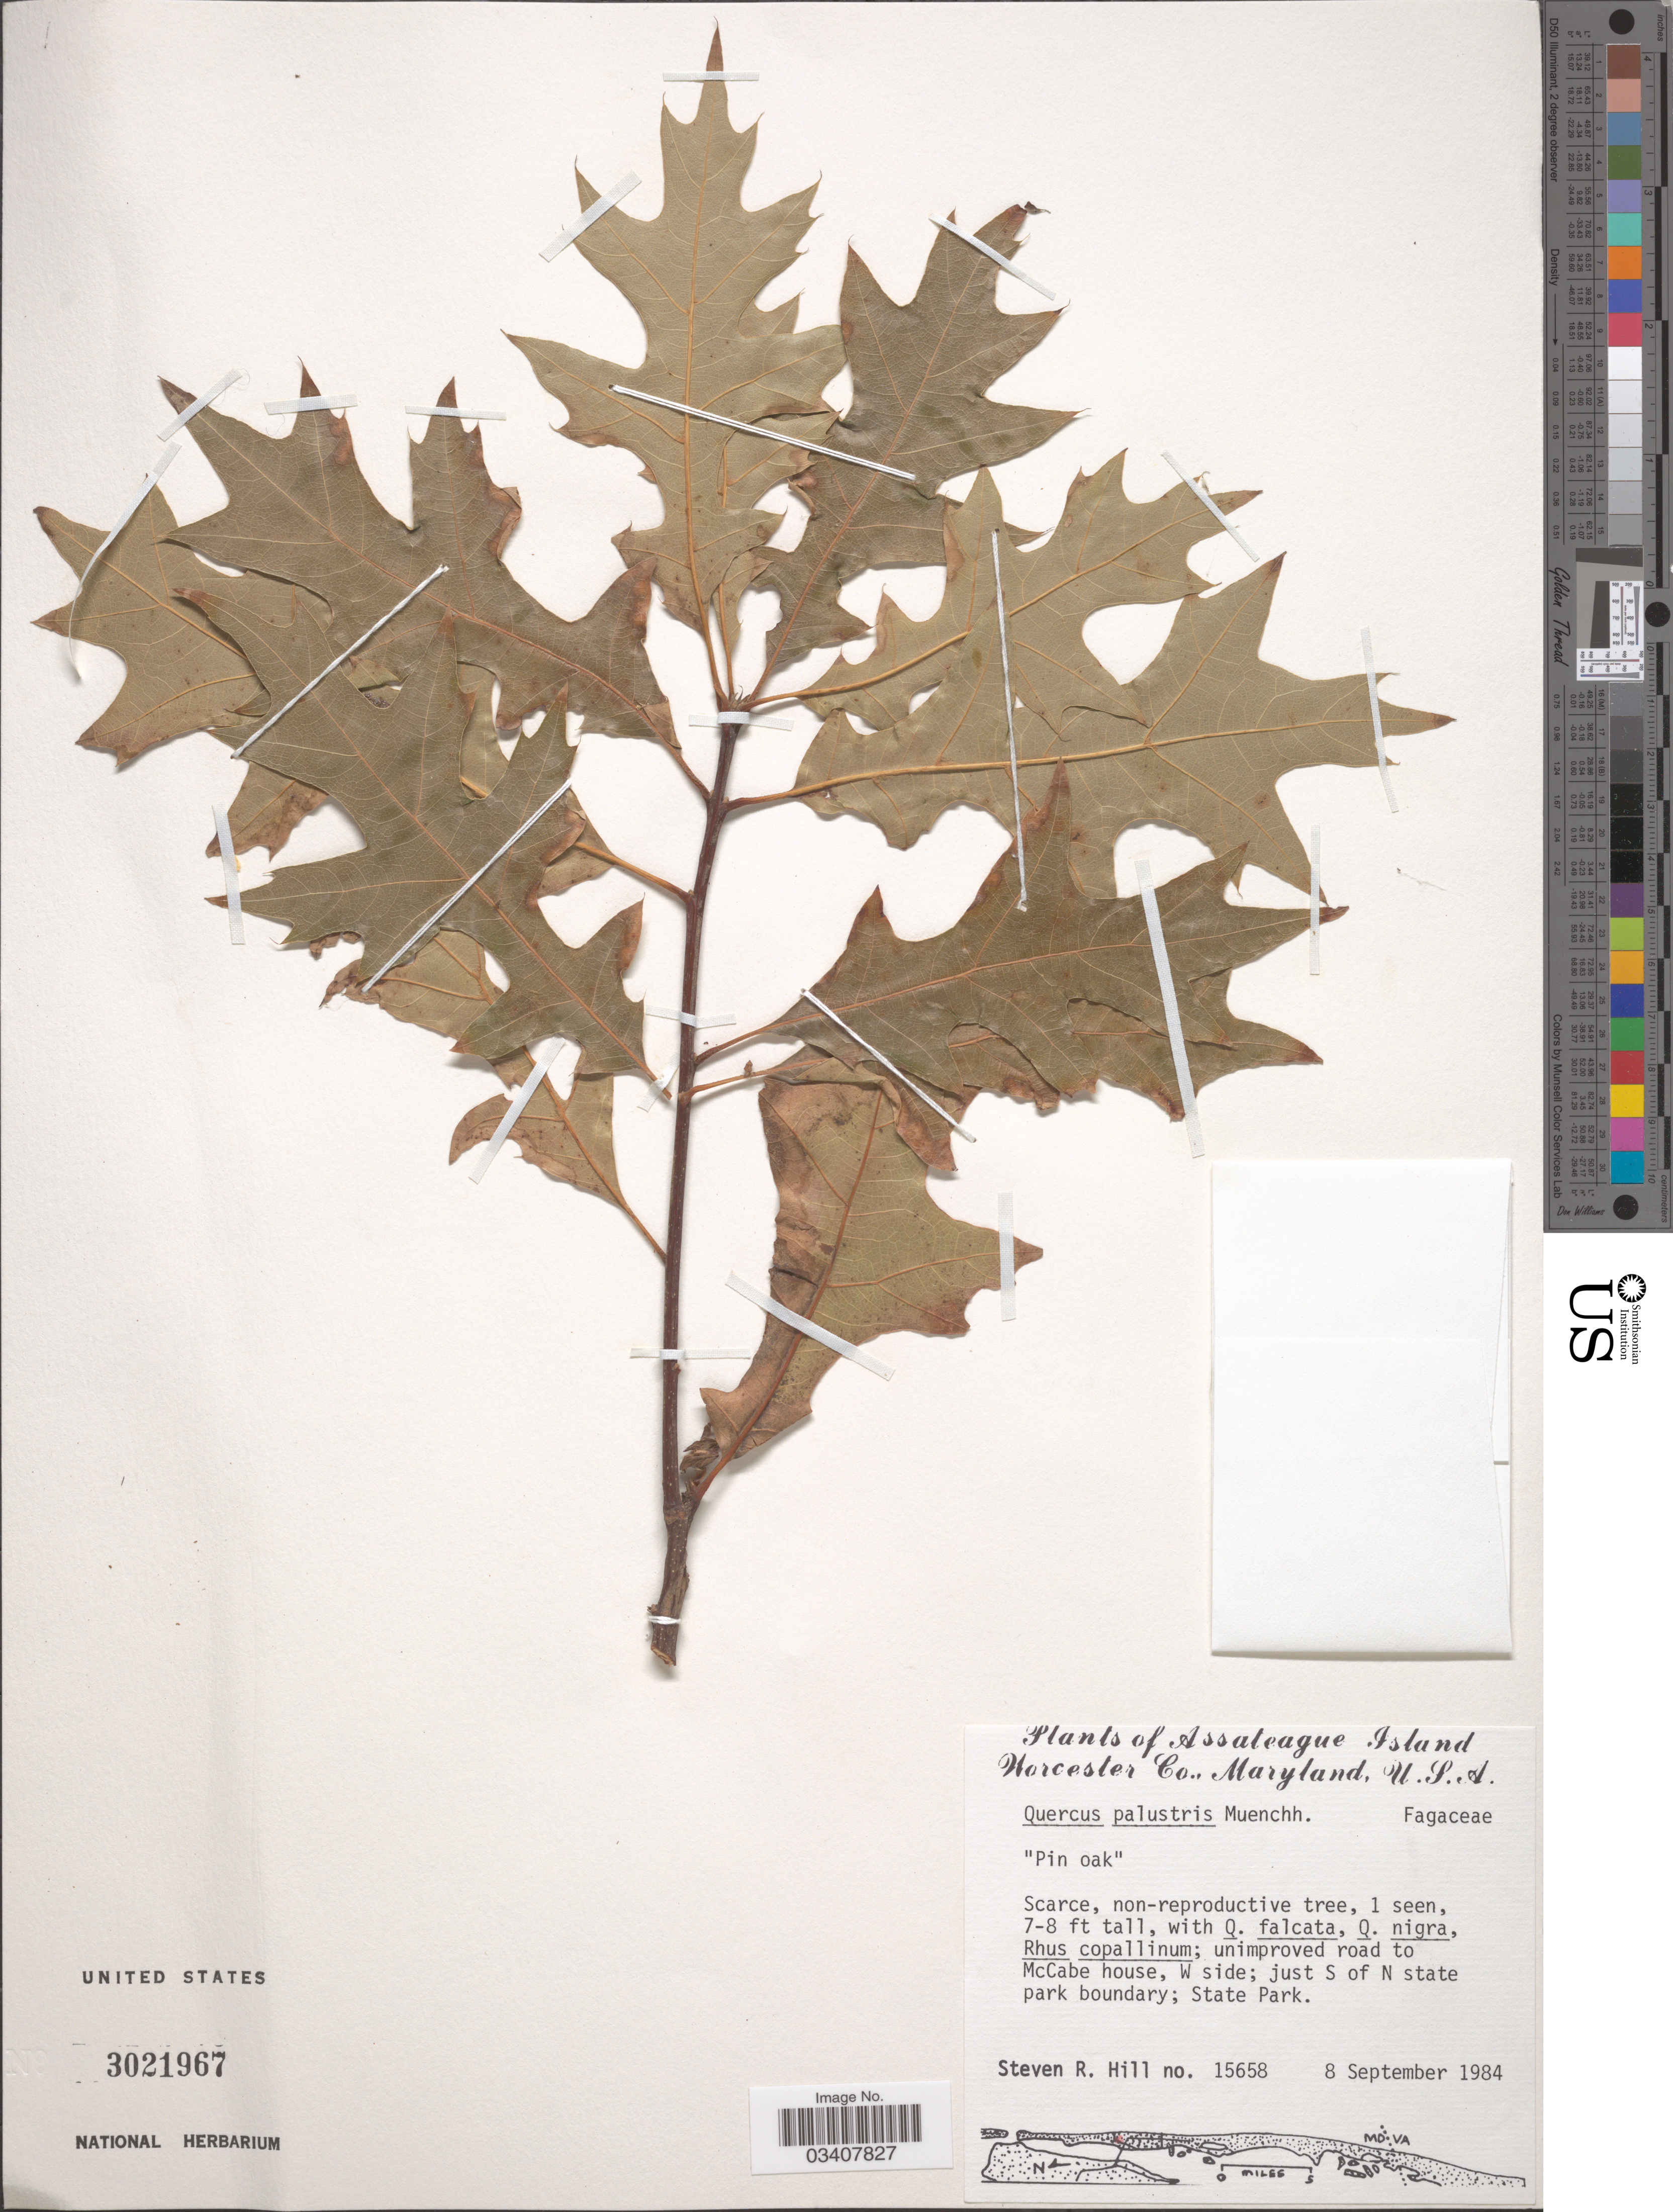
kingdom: Plantae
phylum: Tracheophyta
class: Magnoliopsida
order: Fagales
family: Fagaceae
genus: Quercus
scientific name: Quercus palustris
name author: Münchh.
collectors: S. R. Hill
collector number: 15658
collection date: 1984-09-08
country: United States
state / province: Maryland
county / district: Worcester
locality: Assateague Island, Worcester Co. Unimproved road to McCabe house, W side; just S of N state park boundary; State Park.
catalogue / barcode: US 3021967